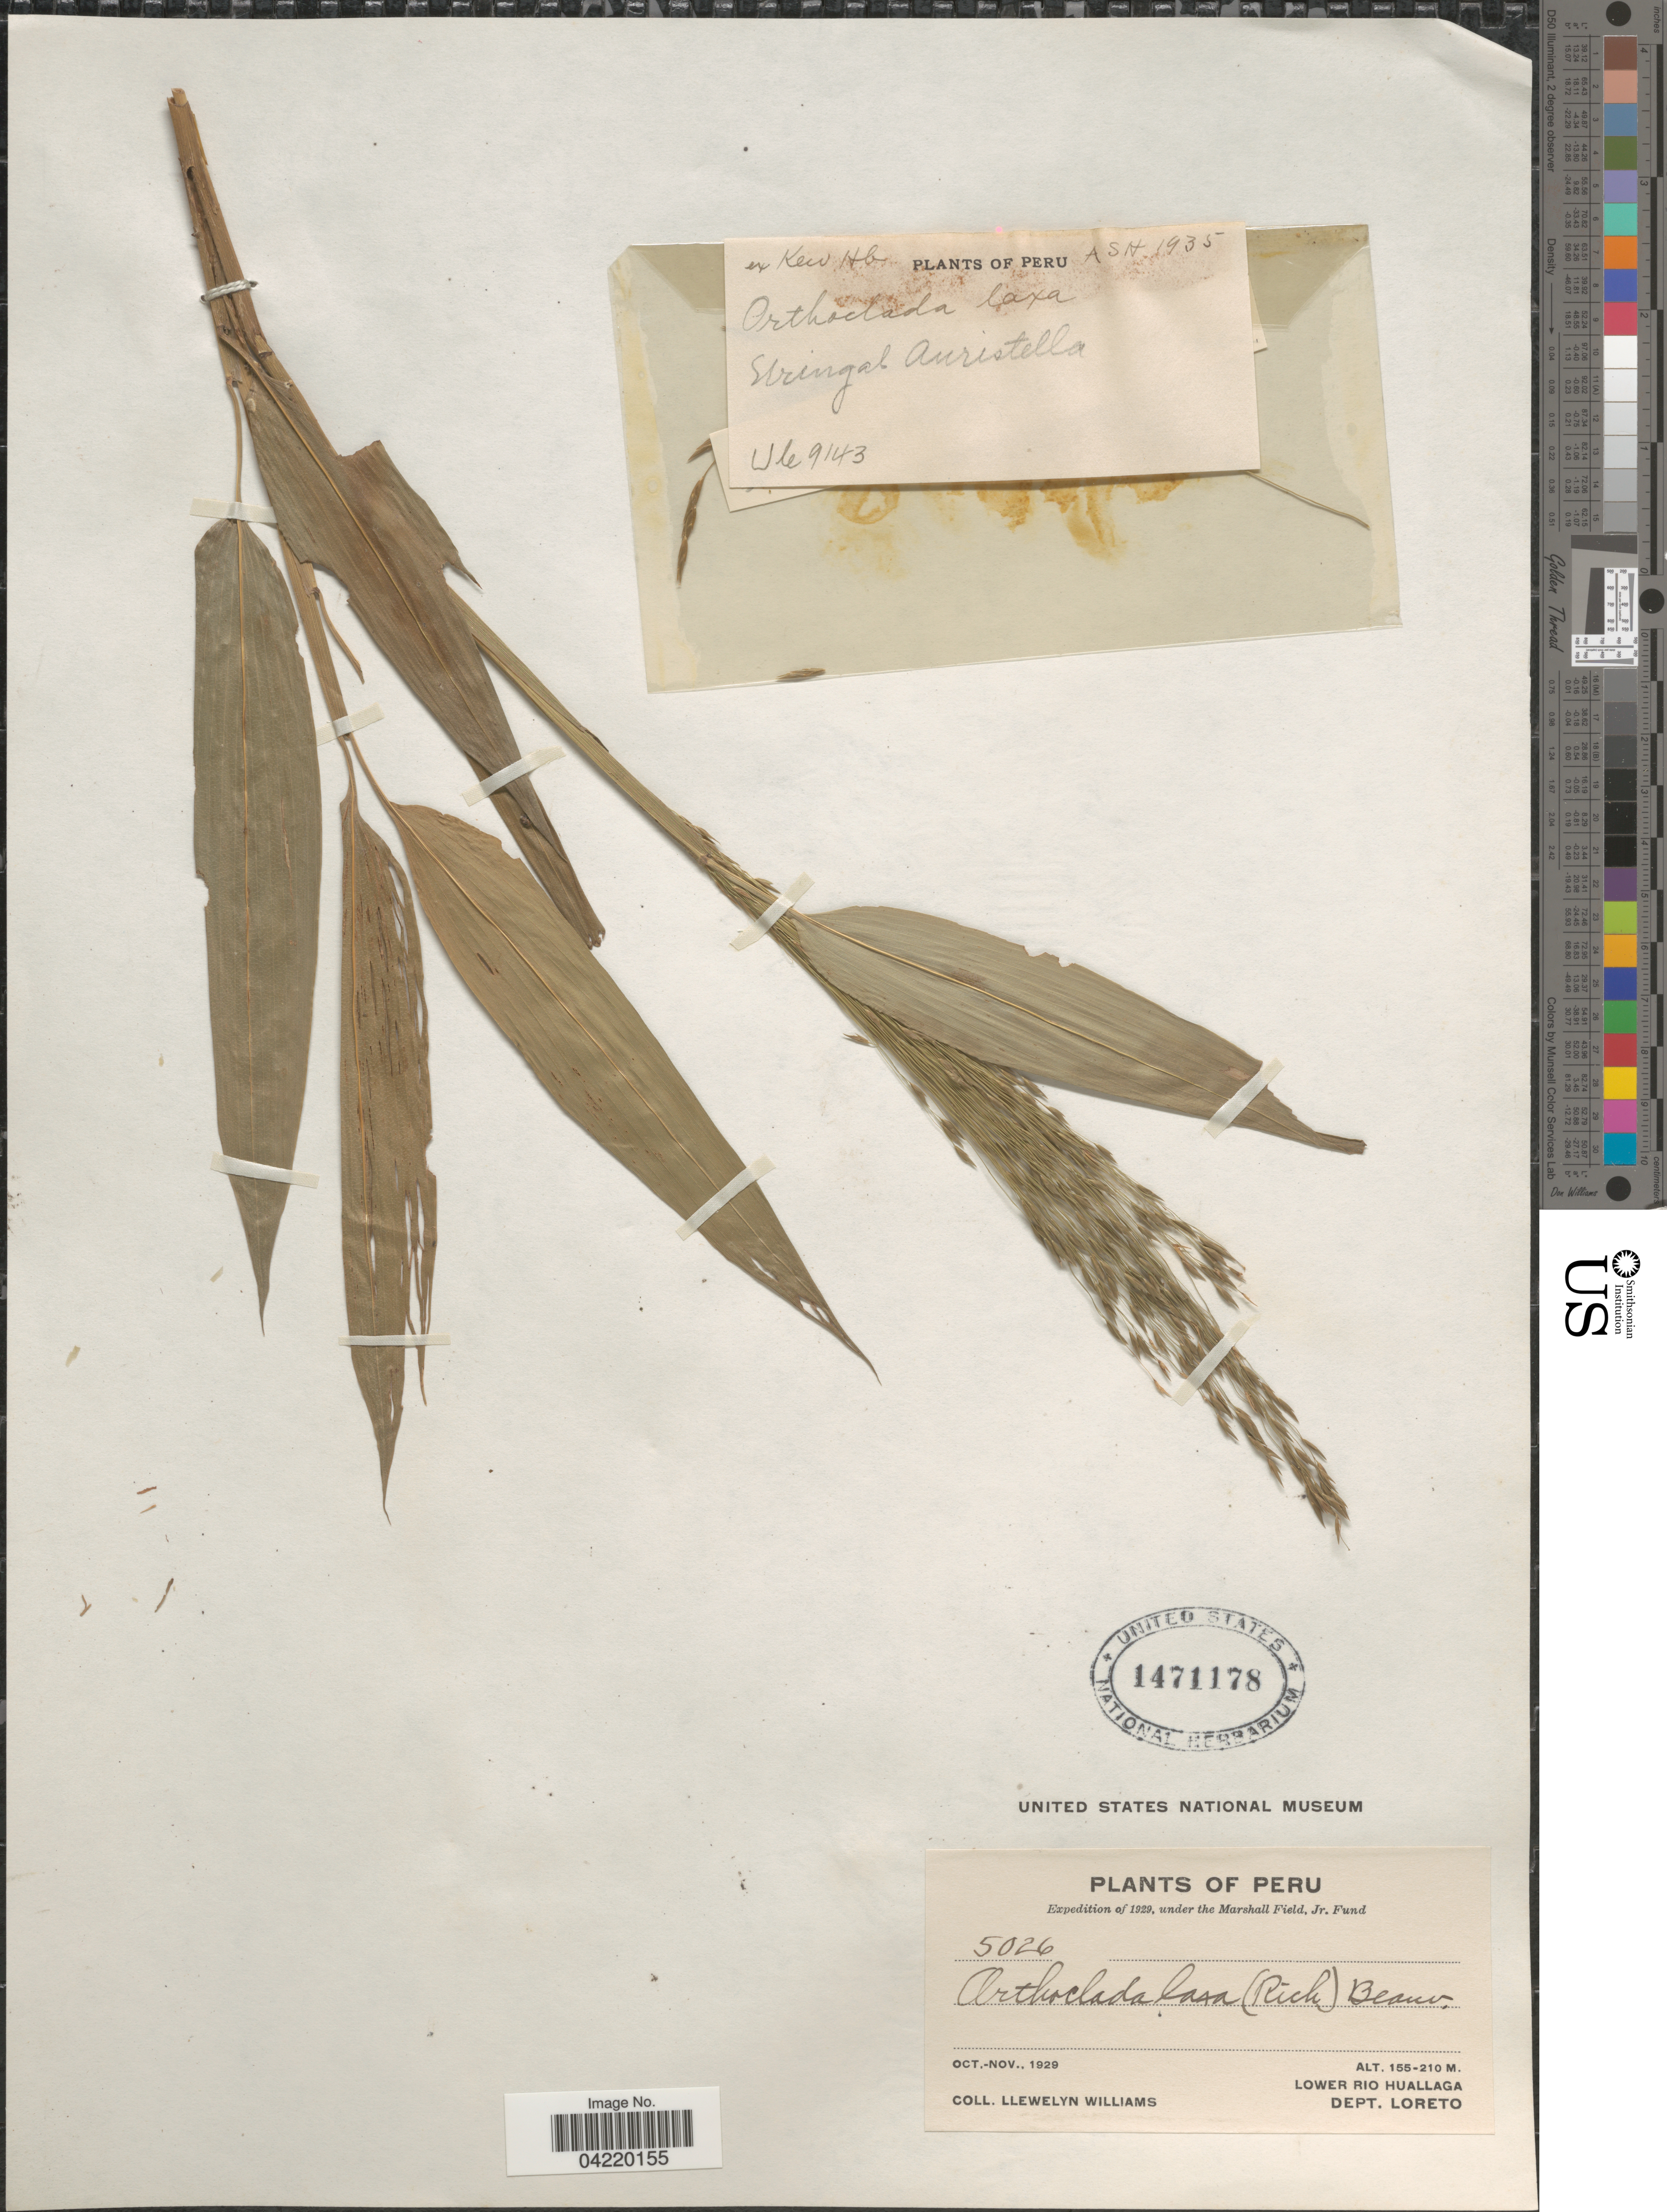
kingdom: Plantae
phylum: Tracheophyta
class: Liliopsida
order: Poales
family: Poaceae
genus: Orthoclada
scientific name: Orthoclada laxa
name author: P. Beauv.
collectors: Ll. Williams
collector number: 5026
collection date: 1929-10/1929-11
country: Peru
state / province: Loreto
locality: Expedition of 1929, under the Marshall Field, Jr Fund. Lower Rio Huallaga. Dept. Loreto.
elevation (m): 155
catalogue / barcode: US 1471178